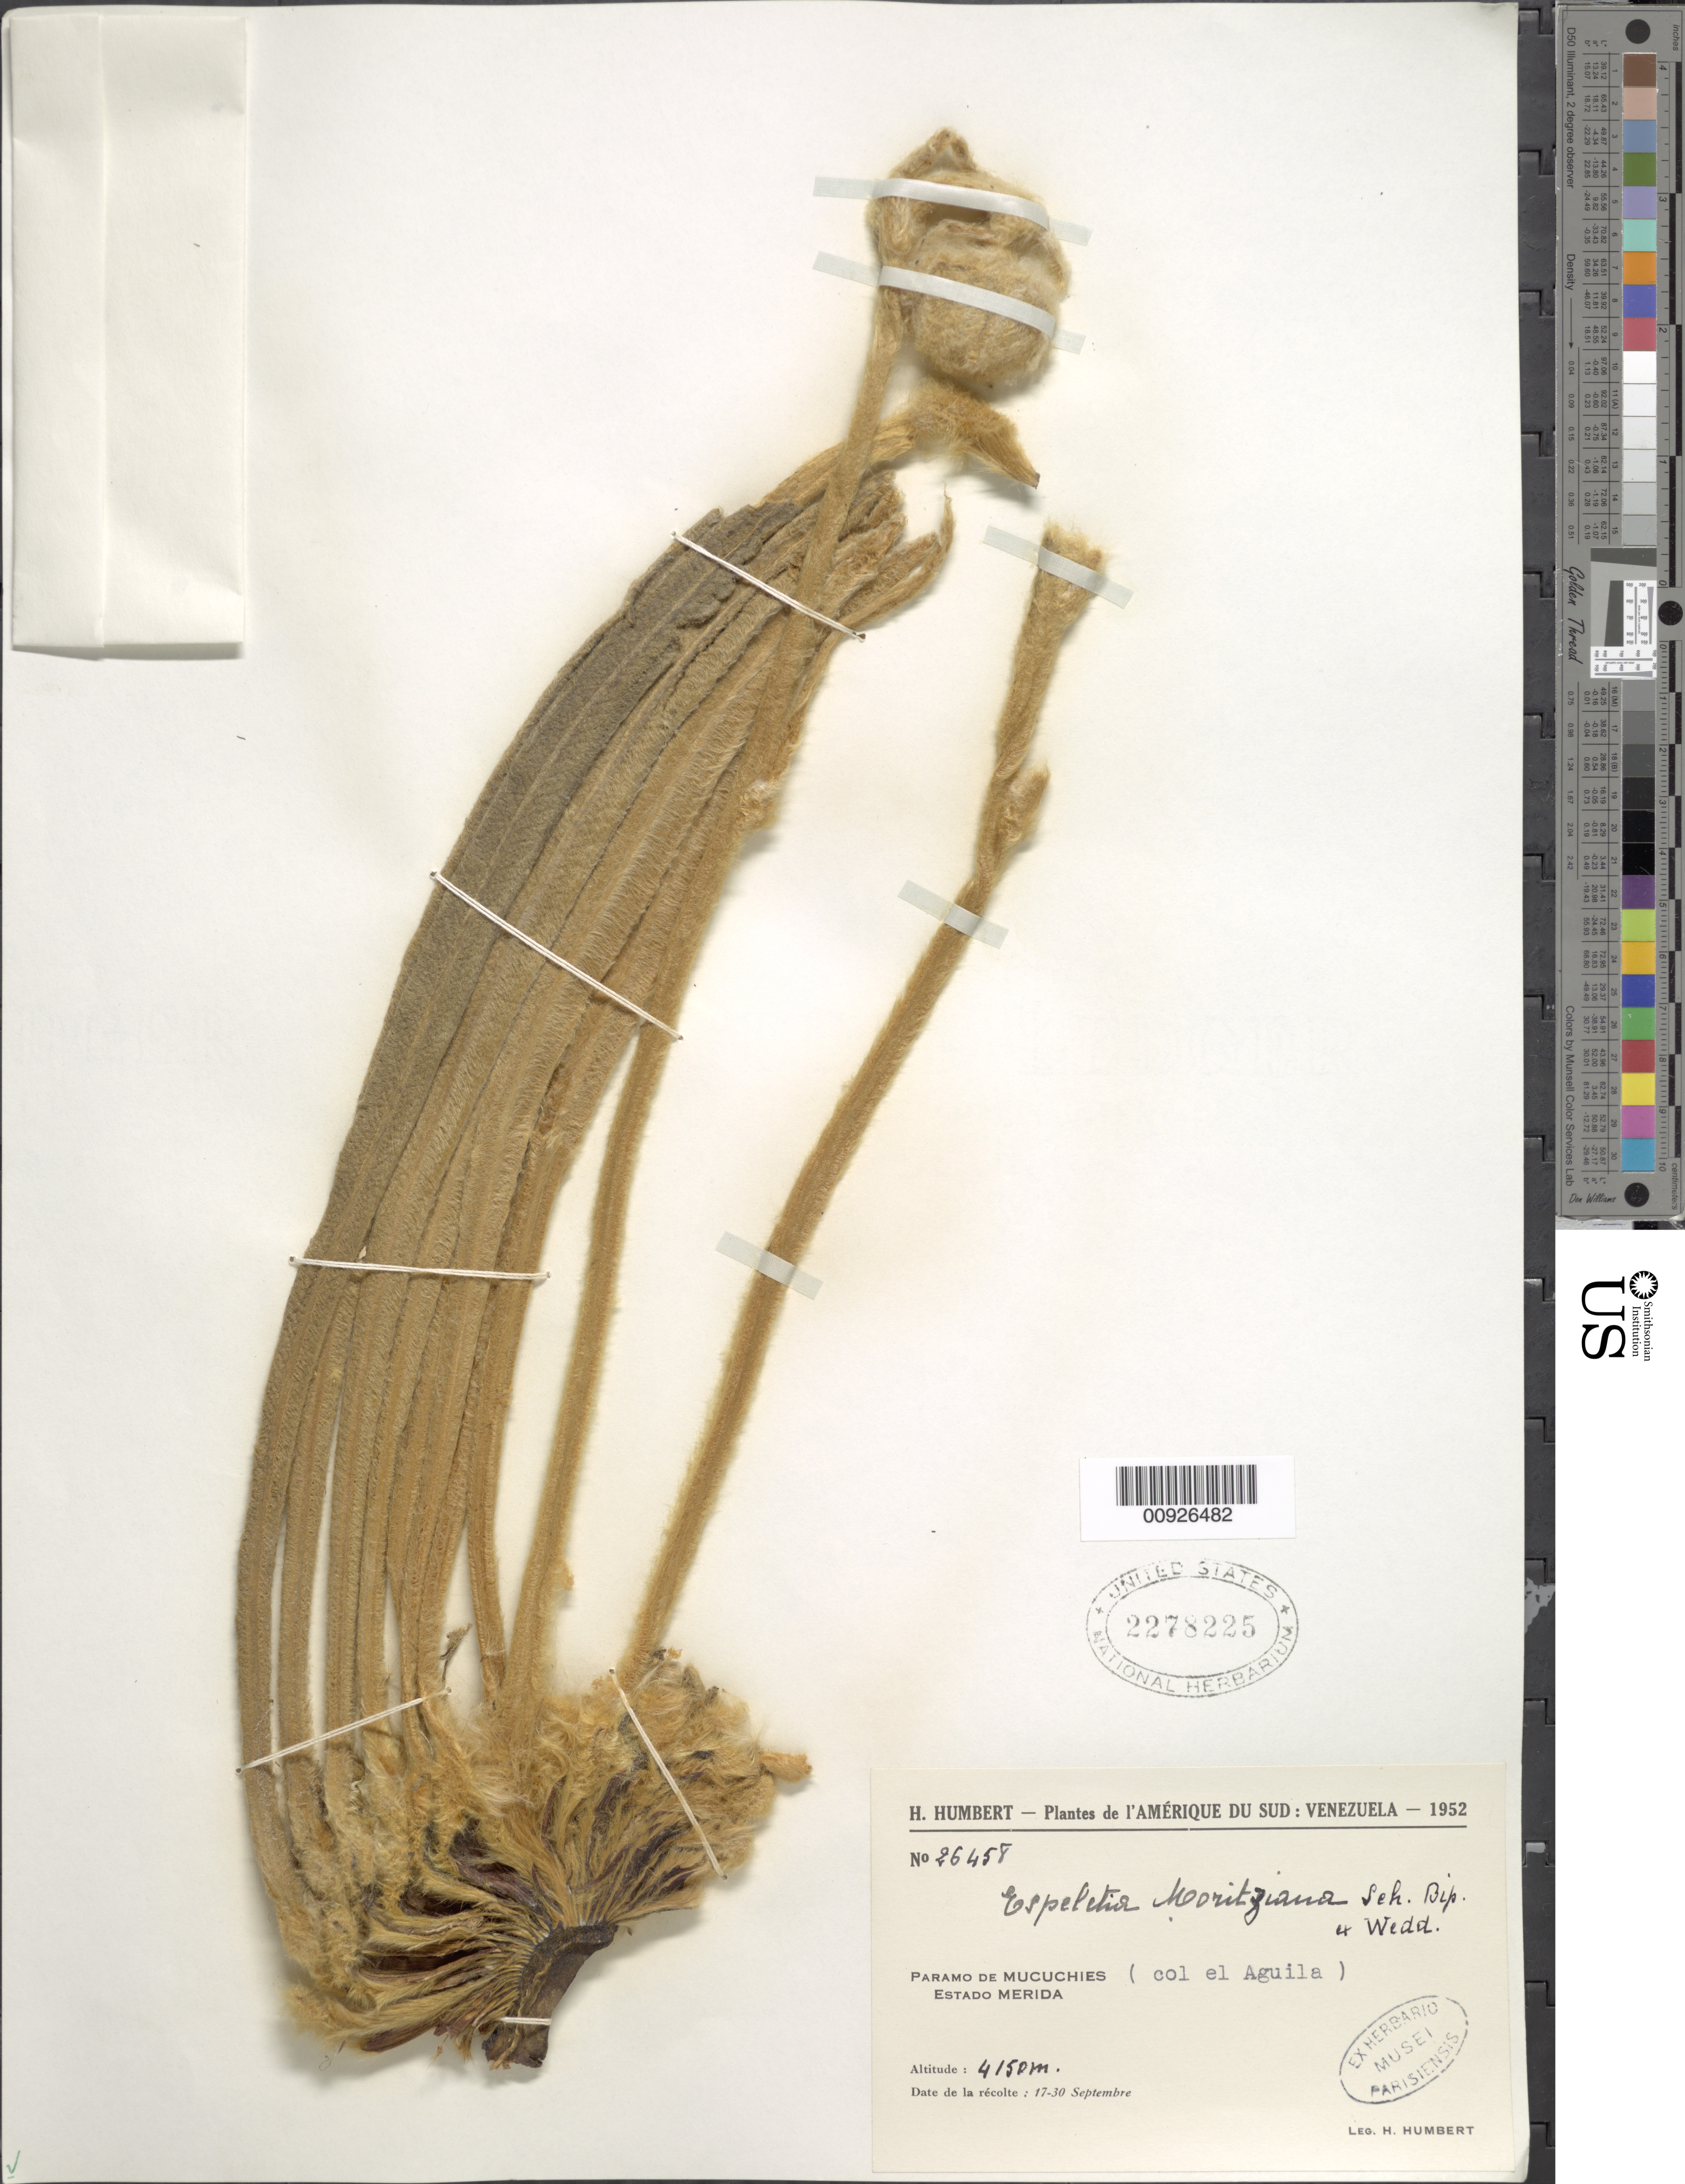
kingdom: Plantae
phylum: Tracheophyta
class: Magnoliopsida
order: Asterales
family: Asteraceae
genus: Coespeletia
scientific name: Coespeletia moritziana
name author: (Sch. Bip. ex Wedd.) Cuatrec.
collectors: H. Humbert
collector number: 26458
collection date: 1952-09-17/1952-09-30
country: Venezuela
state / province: Mérida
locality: Páramo de Mucuchíes. El Águila.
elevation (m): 4150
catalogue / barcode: US 2278225